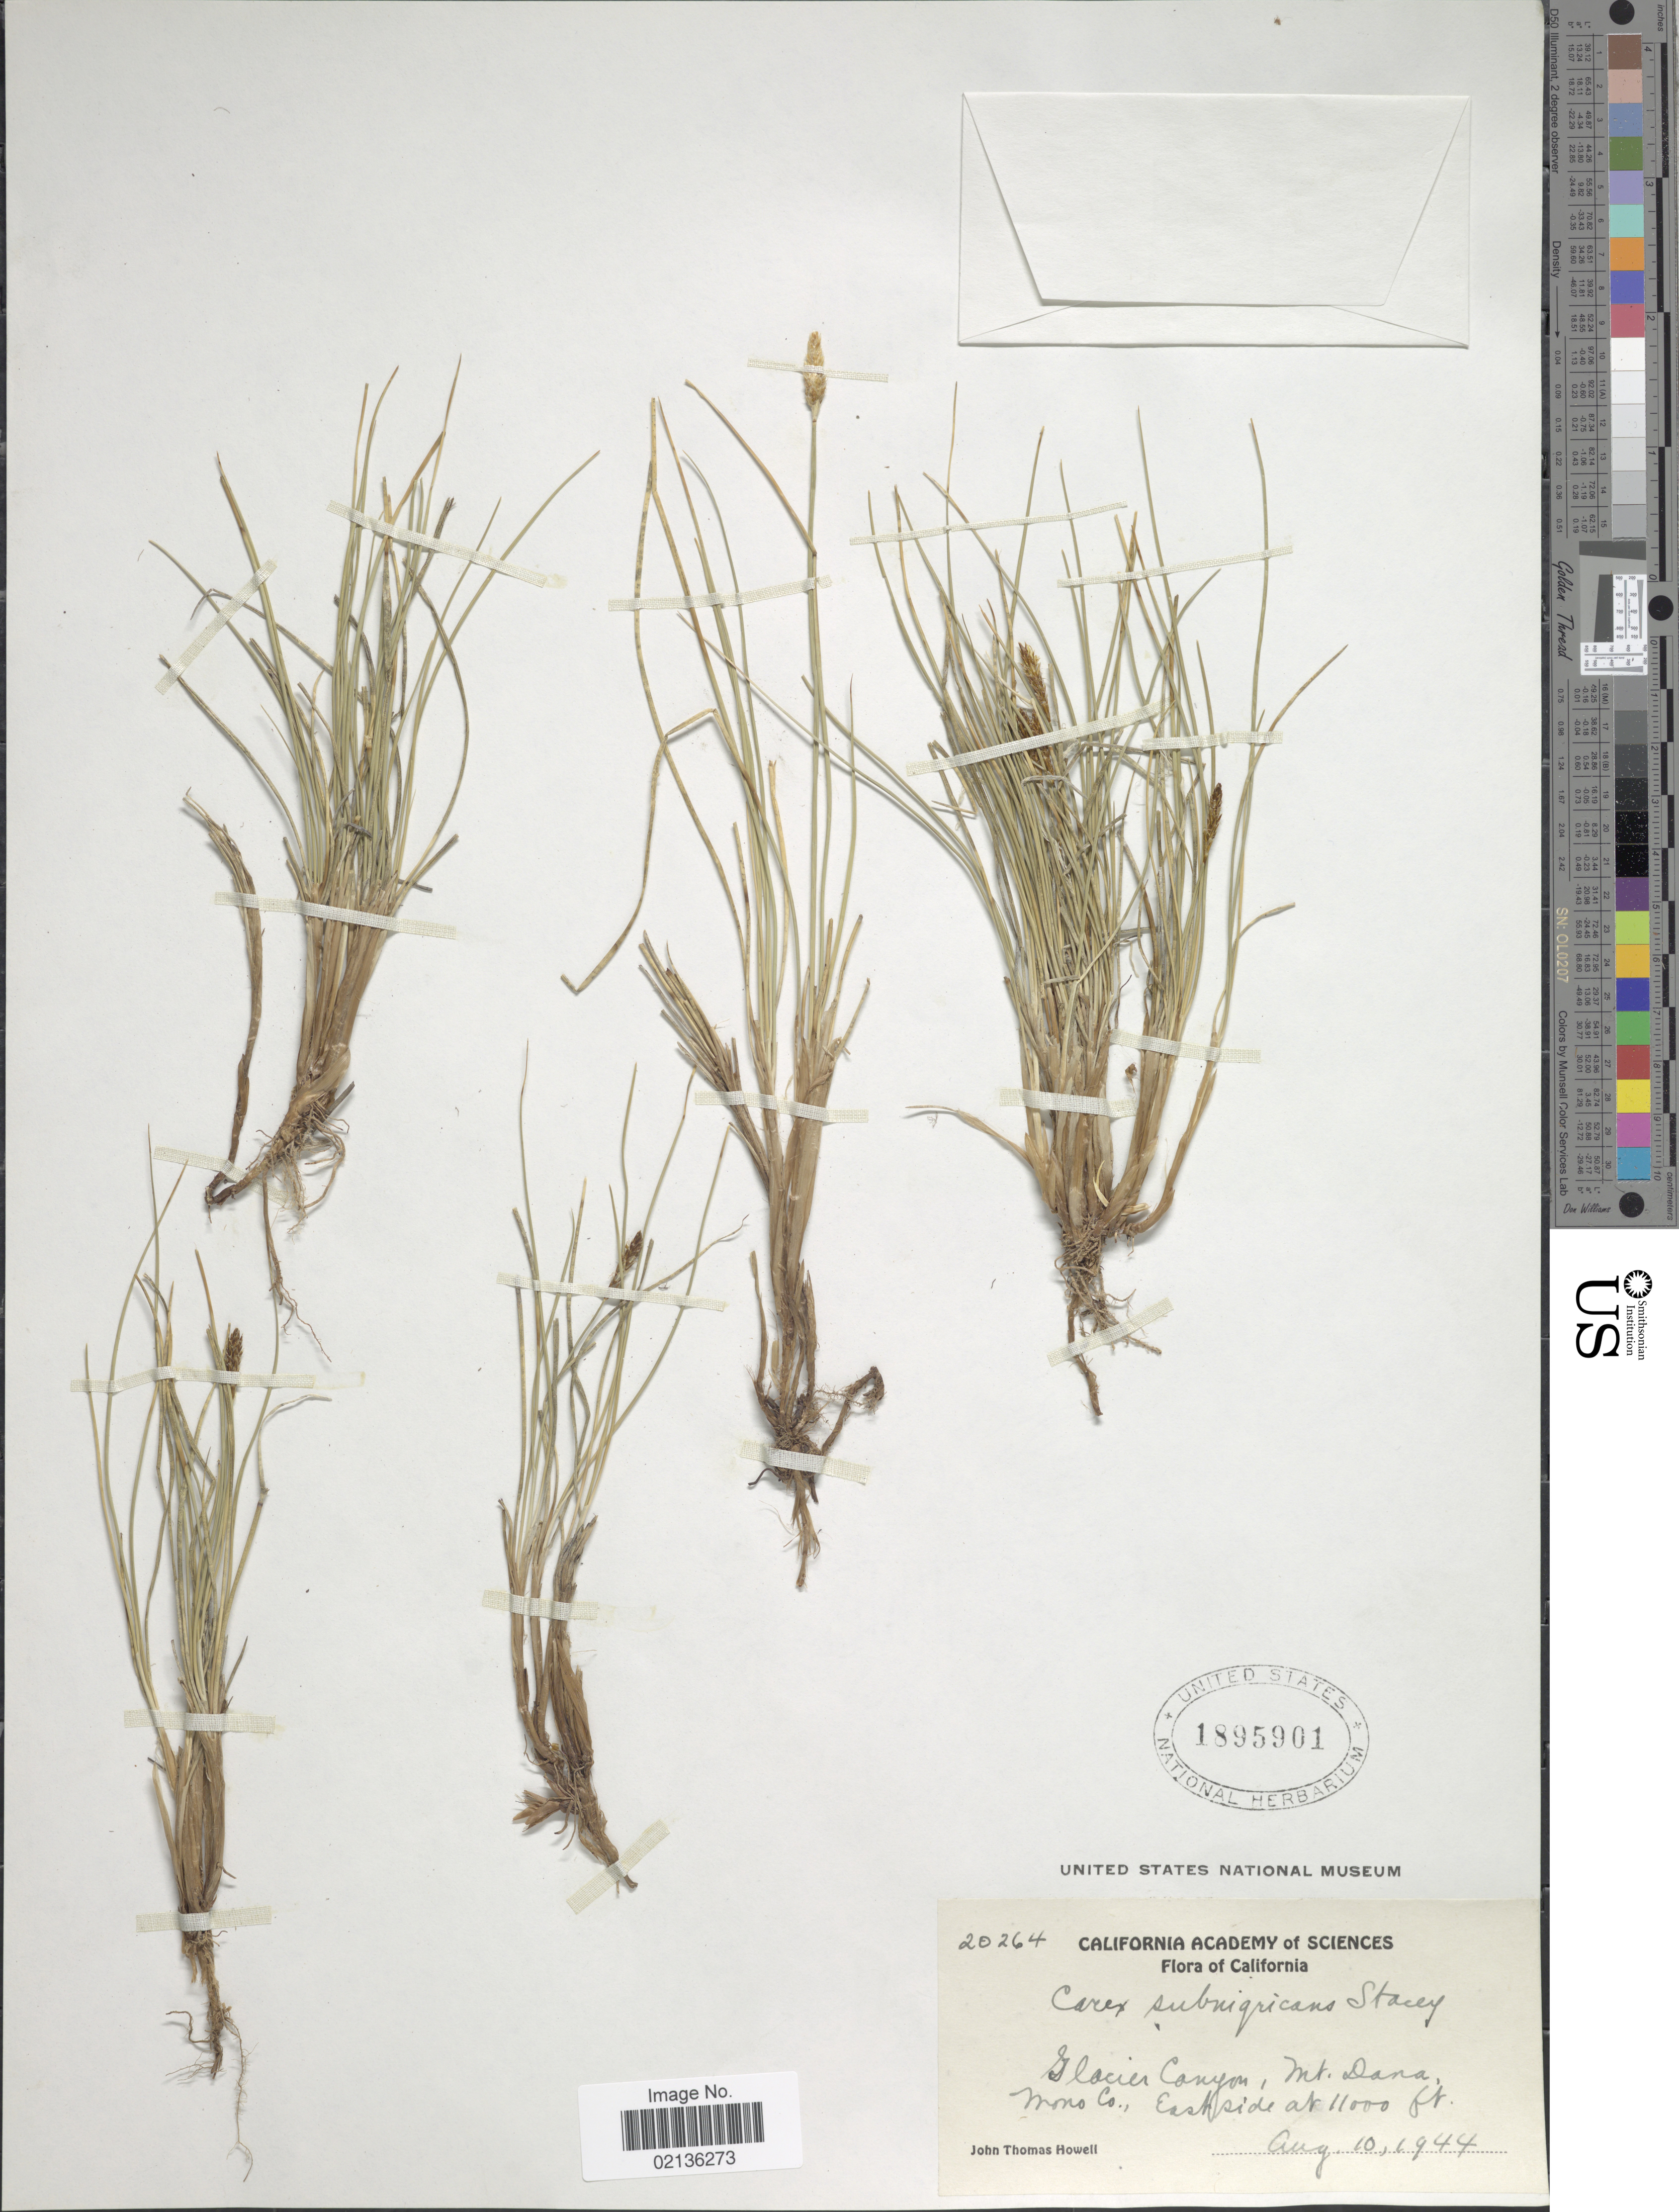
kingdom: Plantae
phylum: Tracheophyta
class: Liliopsida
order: Poales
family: Cyperaceae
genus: Carex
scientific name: Carex subnigricans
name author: Stacey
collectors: J. T. Howell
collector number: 20264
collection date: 1944-08-10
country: United States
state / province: California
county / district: Mono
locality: Glacier Canyon, Mt. Dana, Mono Co., East Side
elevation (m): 3353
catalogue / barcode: US 1895901